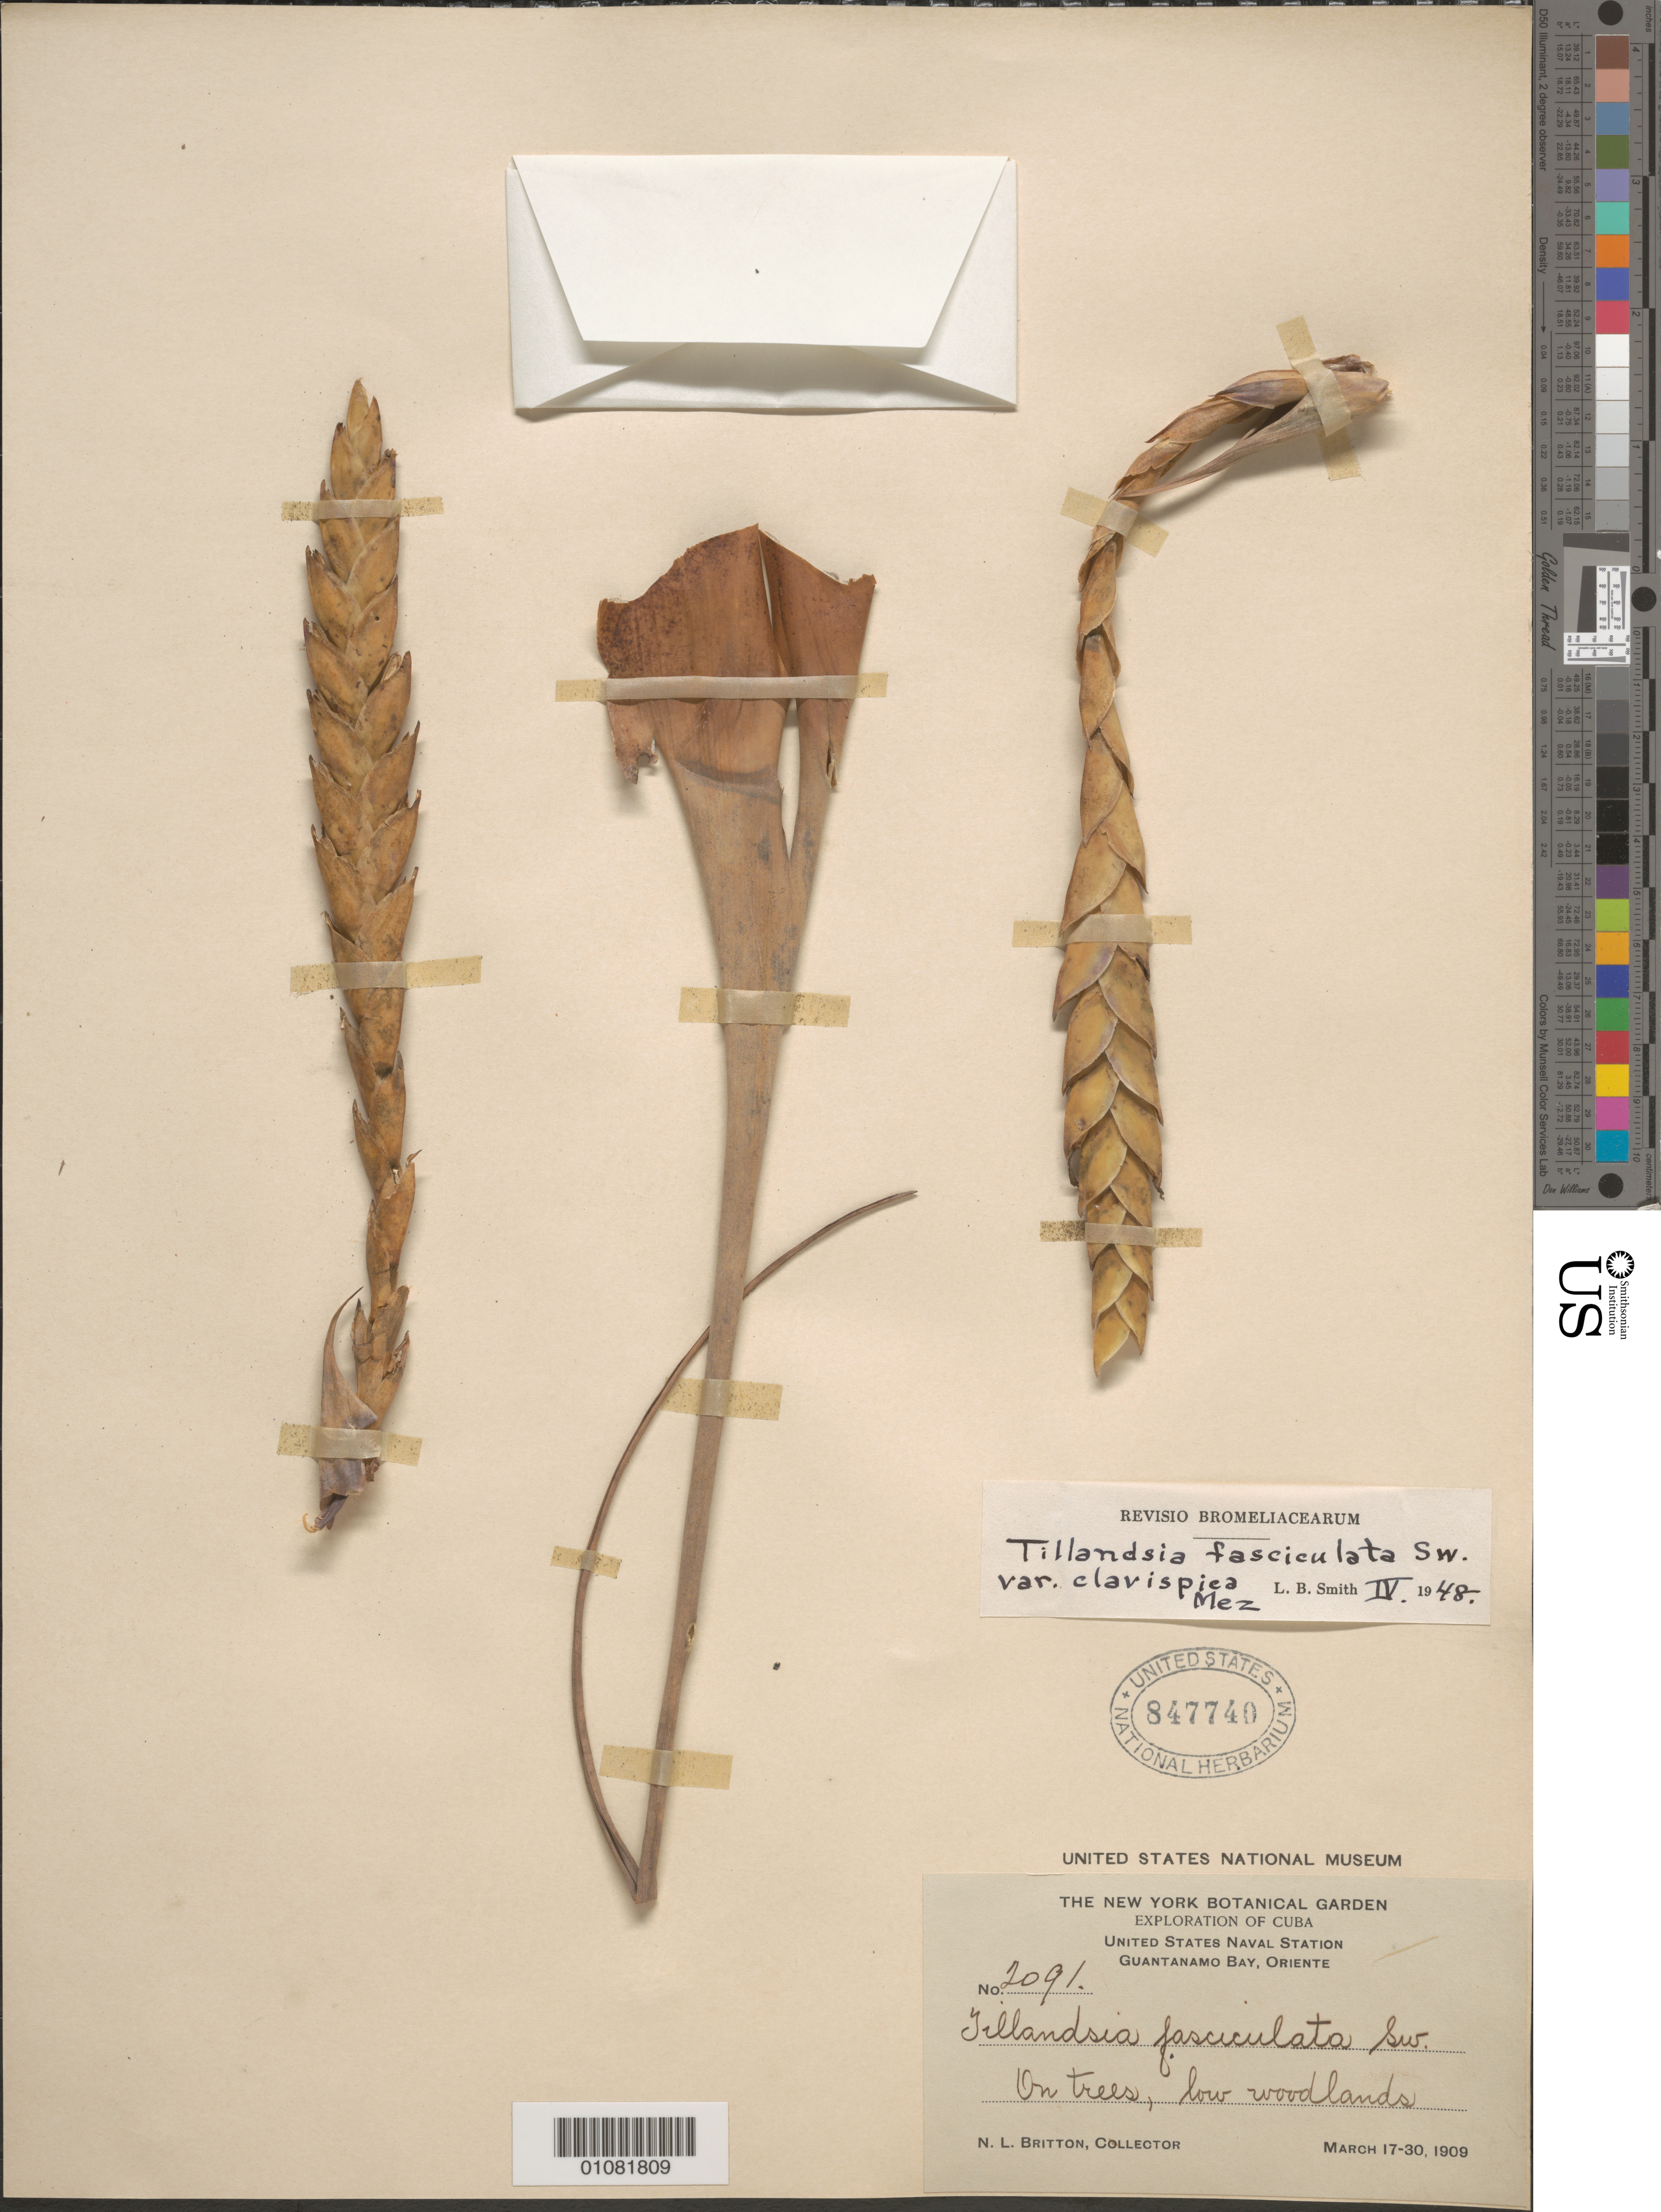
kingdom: Plantae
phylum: Tracheophyta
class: Liliopsida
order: Poales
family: Bromeliaceae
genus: Tillandsia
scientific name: Tillandsia fasciculata var. clavispica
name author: Sw.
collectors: N. Britton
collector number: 2091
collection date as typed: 17 Mar 1909 to 30 Mar 1909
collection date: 1909-03-17/1909-03-30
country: Cuba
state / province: Guantanamo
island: Cuba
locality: Guantánamo Bay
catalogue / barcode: US 847740